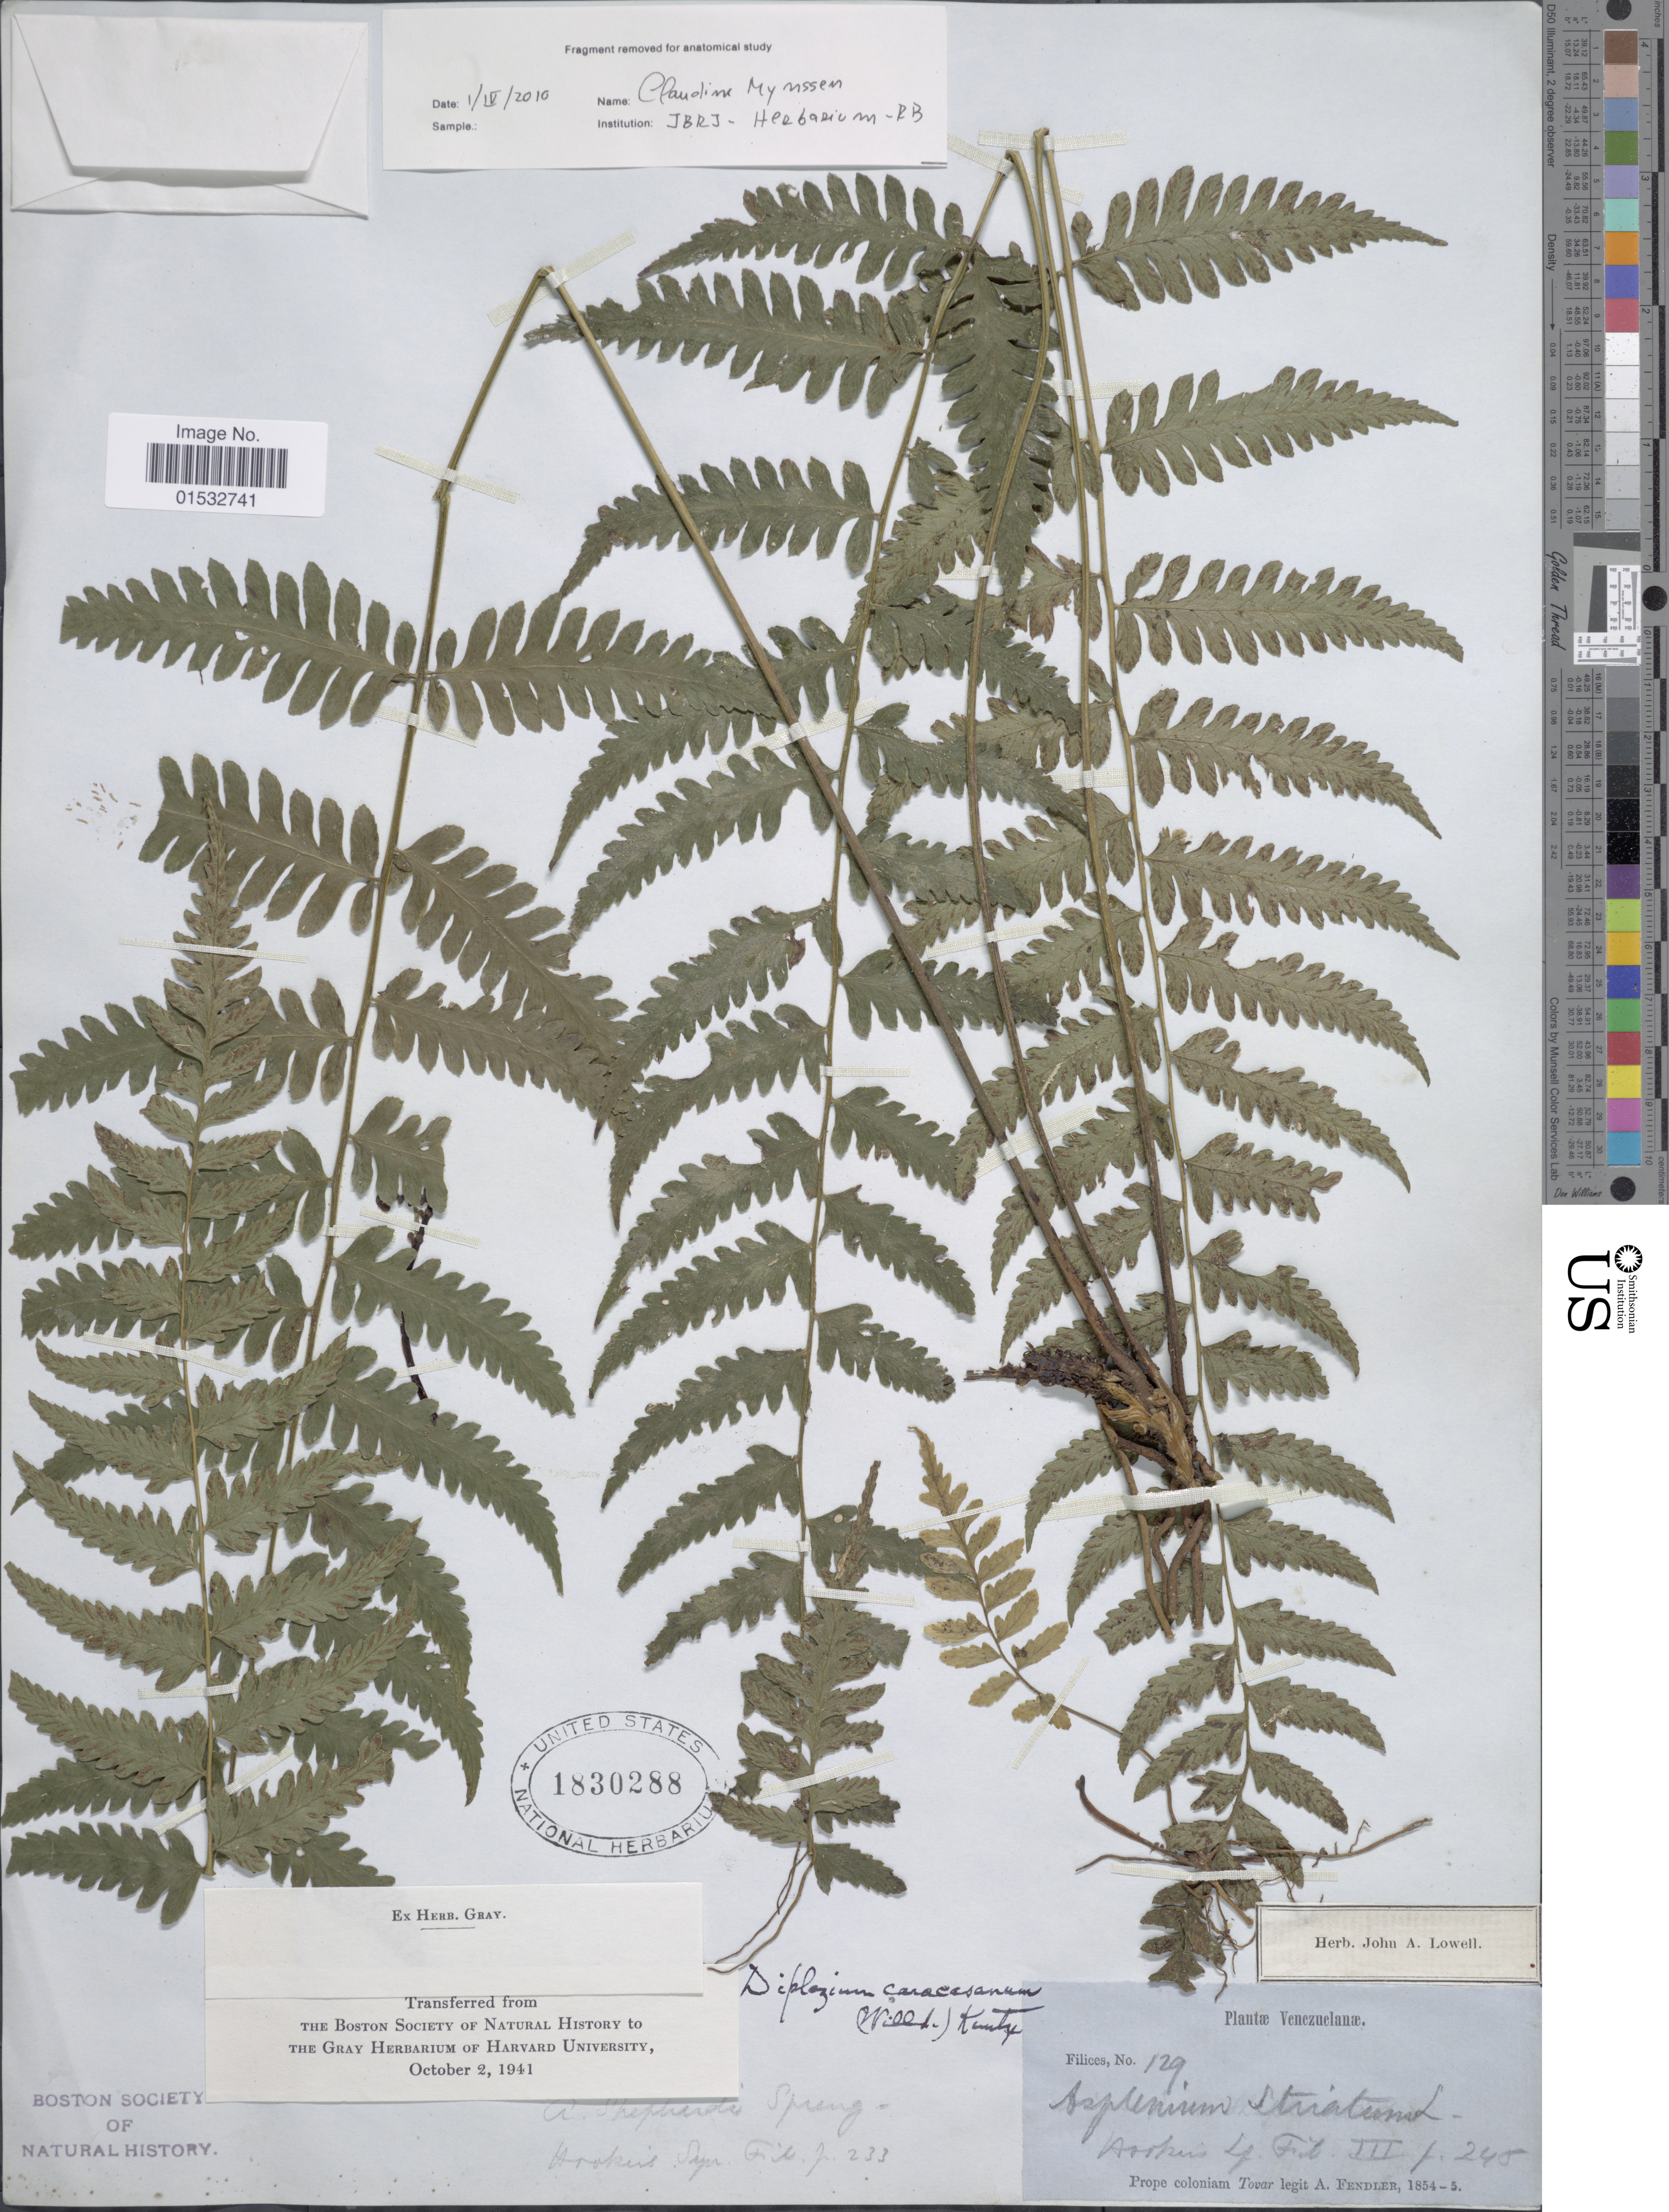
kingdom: Plantae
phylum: Tracheophyta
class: Polypodiopsida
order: Polypodiales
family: Athyriaceae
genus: Diplazium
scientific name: Diplazium caracasanum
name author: (Wild) Kunze ex Krone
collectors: A. Fendler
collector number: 129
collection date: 1854/1859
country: Venezuela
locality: Prope coloniam Tovar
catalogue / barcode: US 1830288